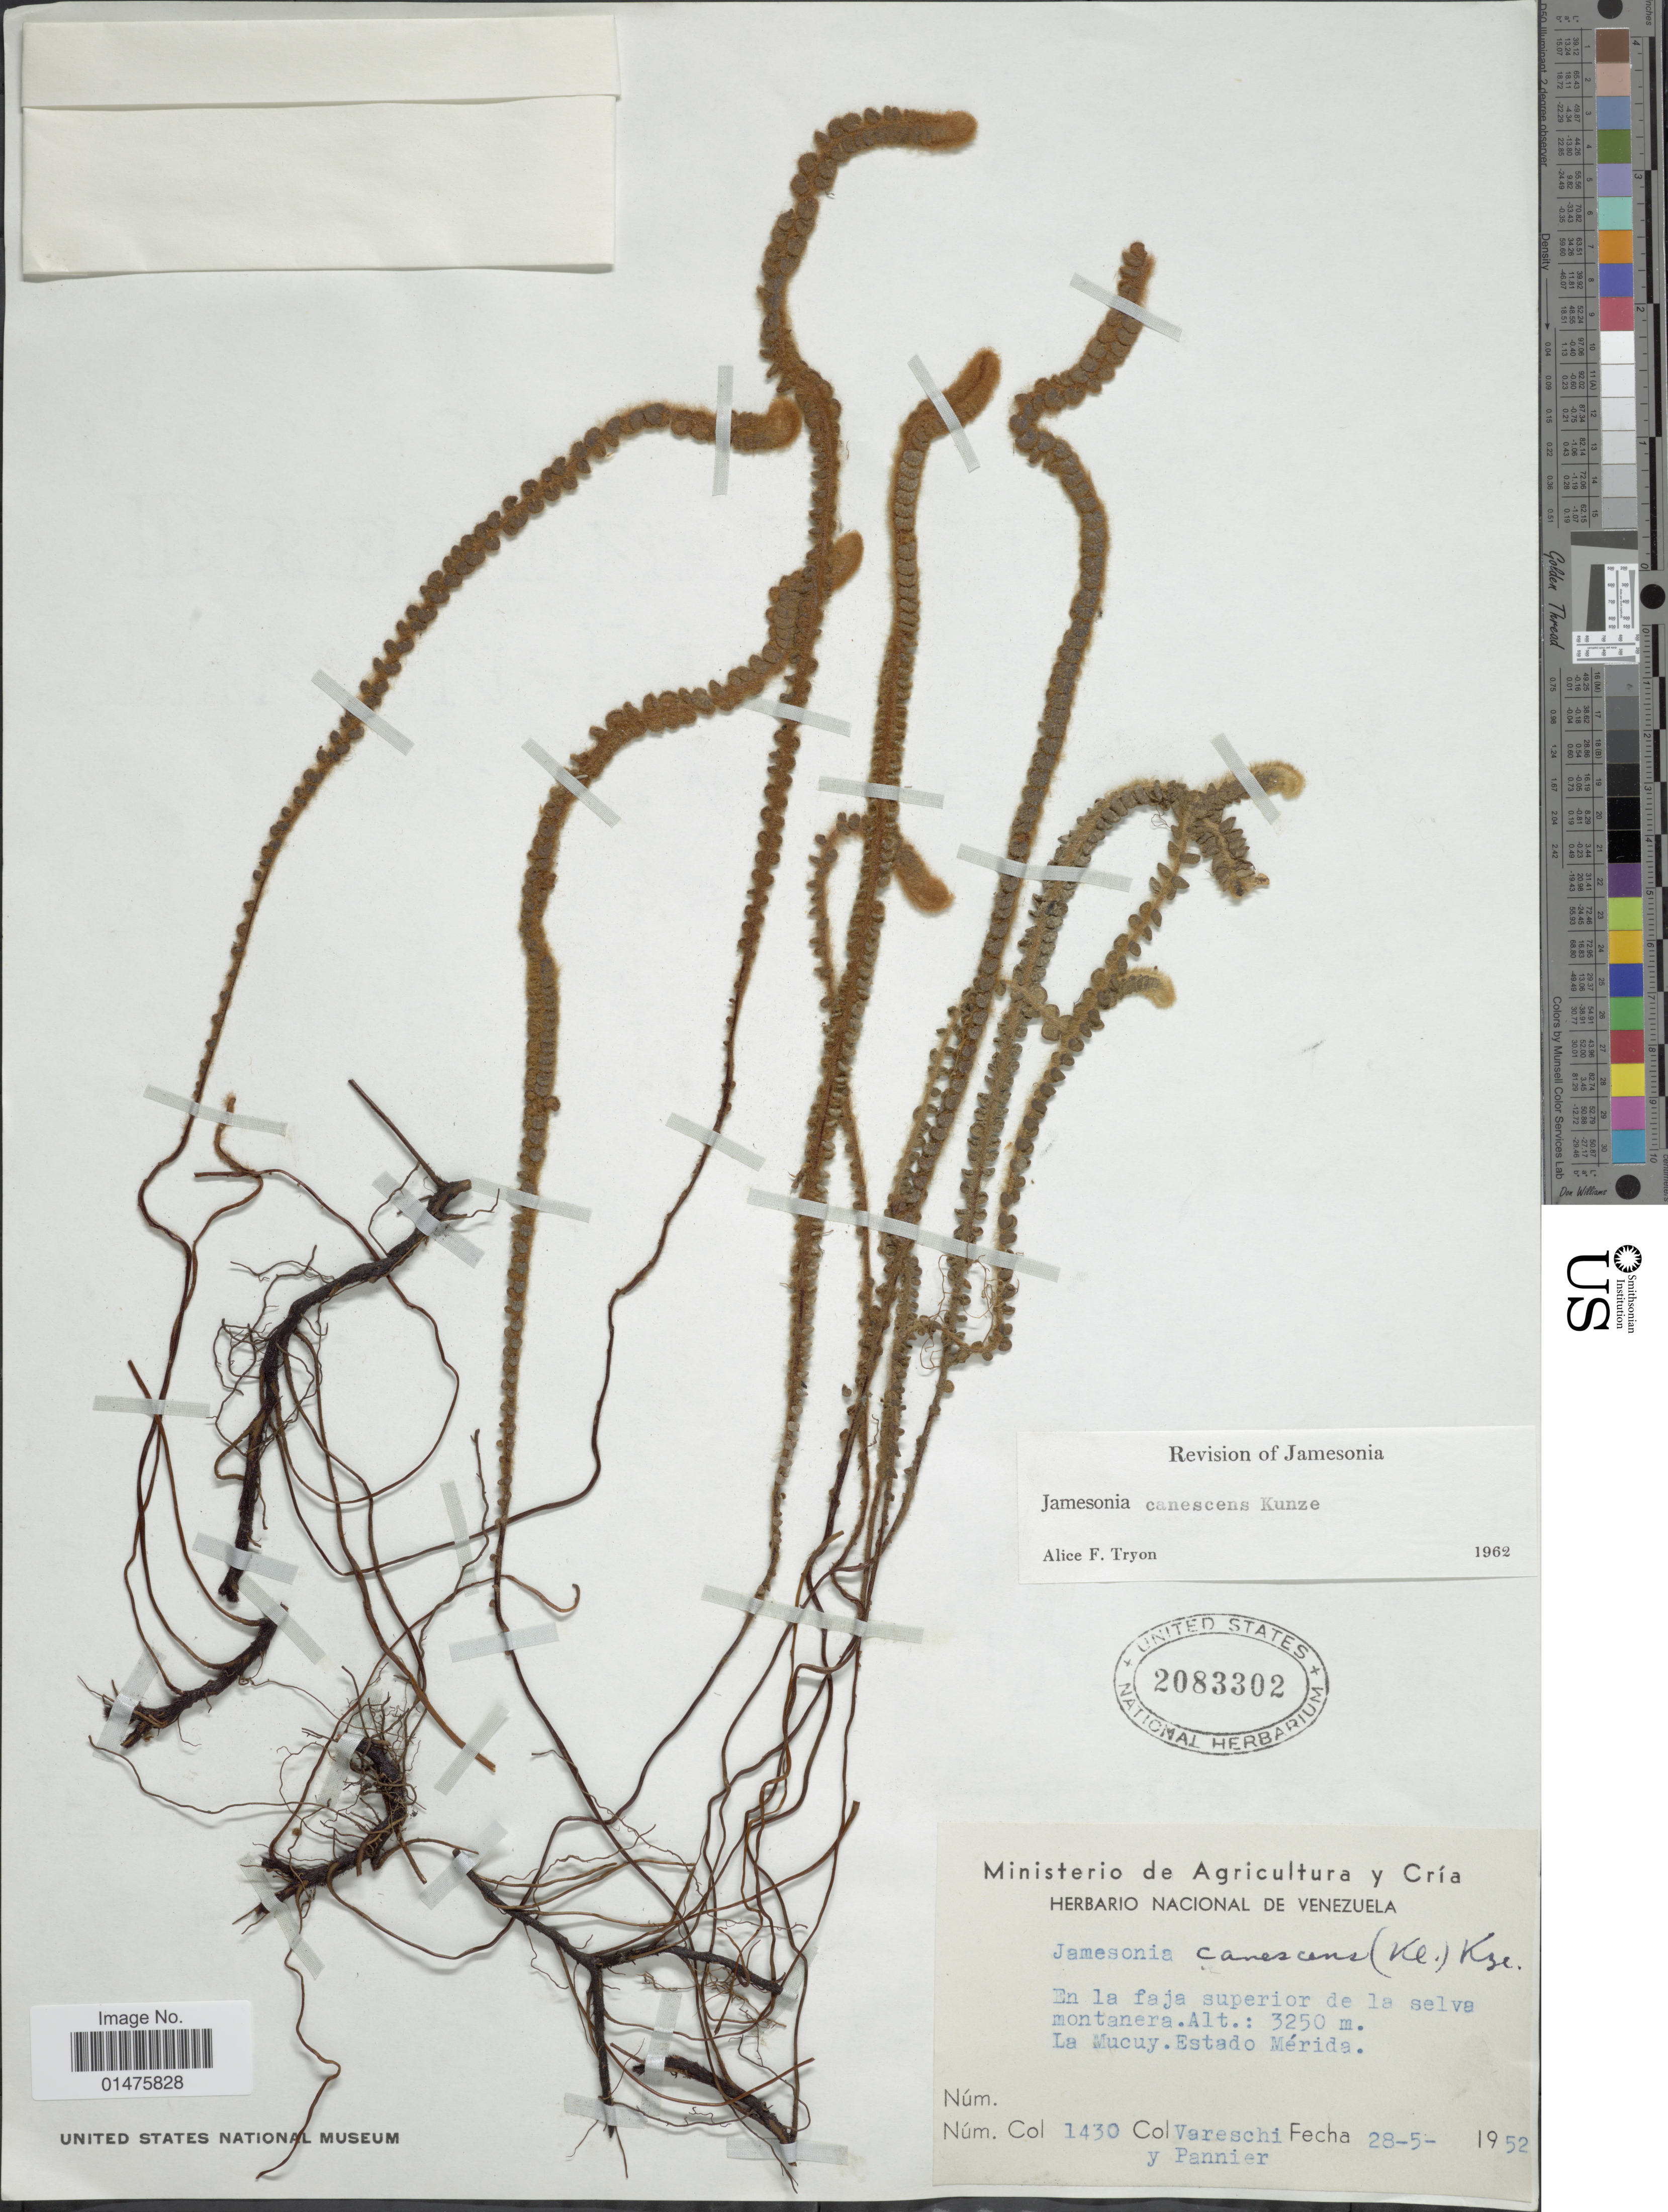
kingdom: Plantae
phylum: Tracheophyta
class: Polypodiopsida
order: Polypodiales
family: Pteridaceae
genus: Jamesonia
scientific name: Jamesonia canescens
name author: Kunze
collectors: -. Vareschi & F. Pannier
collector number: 1430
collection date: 1952-05-28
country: Venezuela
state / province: Mérida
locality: En la faja superior de la selva montanera. La Mucuy.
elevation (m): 3250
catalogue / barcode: US 2083302